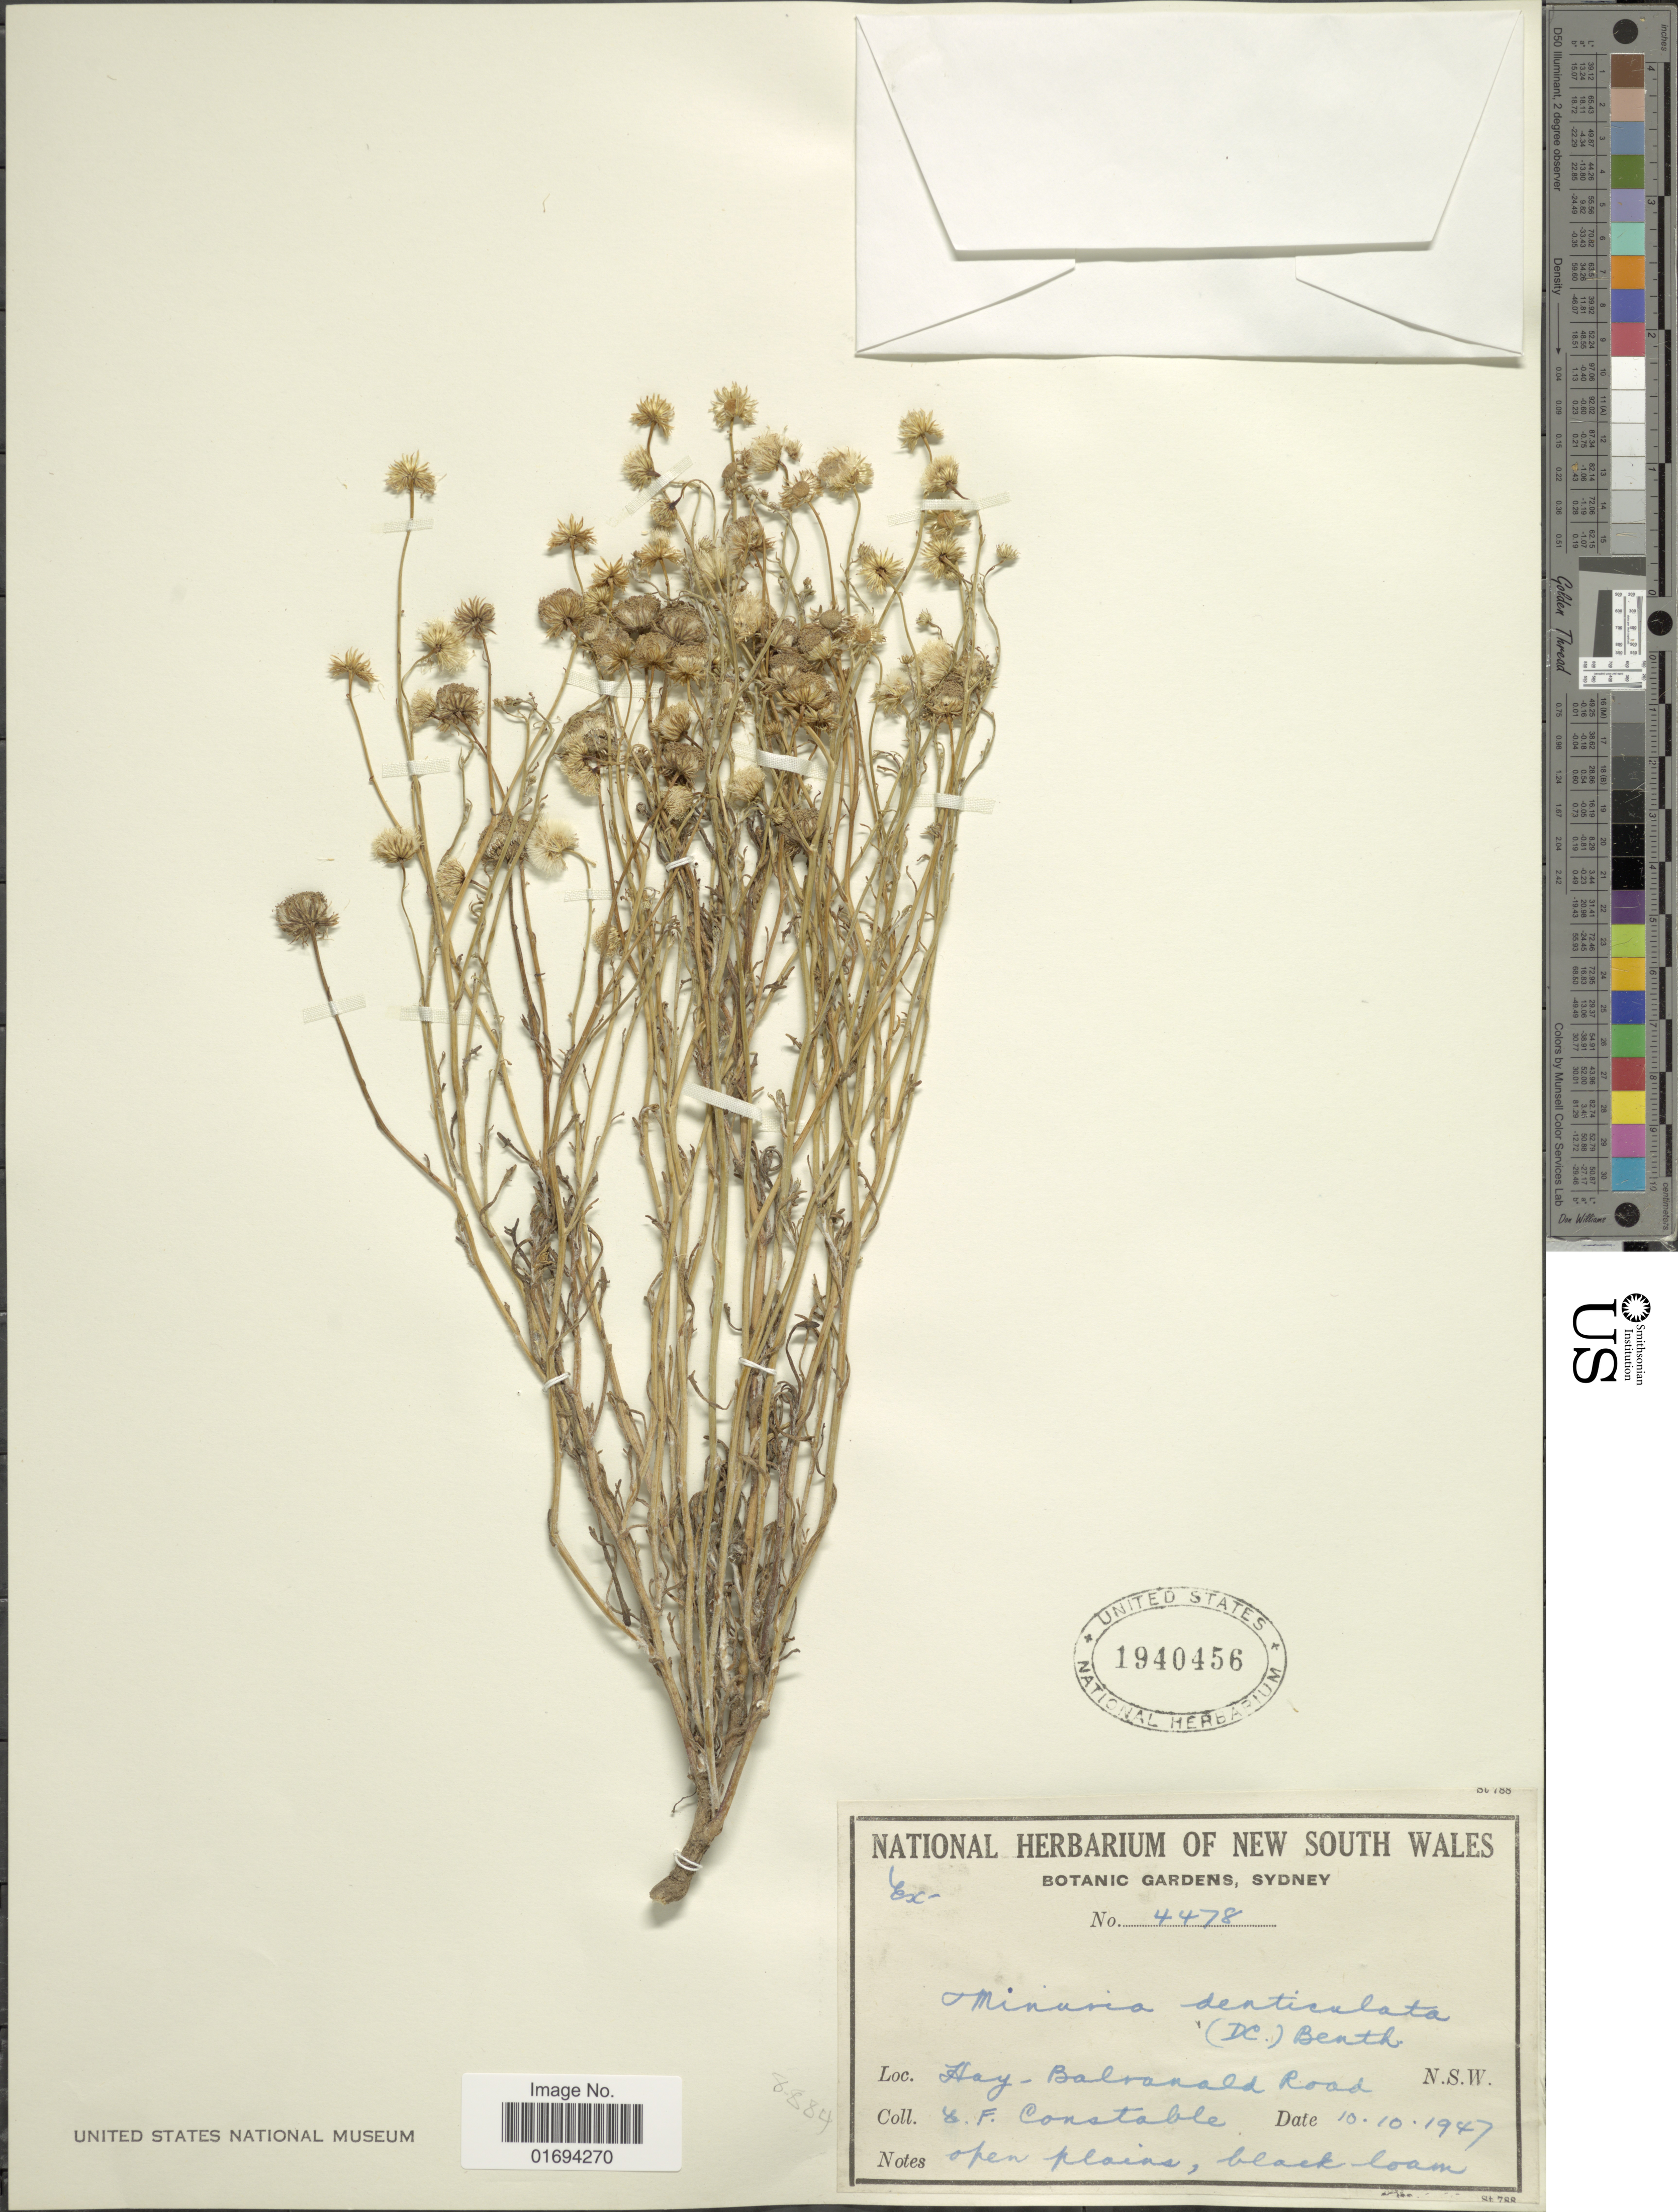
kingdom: Plantae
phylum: Tracheophyta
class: Magnoliopsida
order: Asterales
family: Asteraceae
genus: Minuria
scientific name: Minuria denticulata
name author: (DC.) Benth.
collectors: E. F. Constable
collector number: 4478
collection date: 1947-10-10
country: Australia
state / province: New South Wales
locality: Hay- Balranald Road N. S. W.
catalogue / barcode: US 1940456